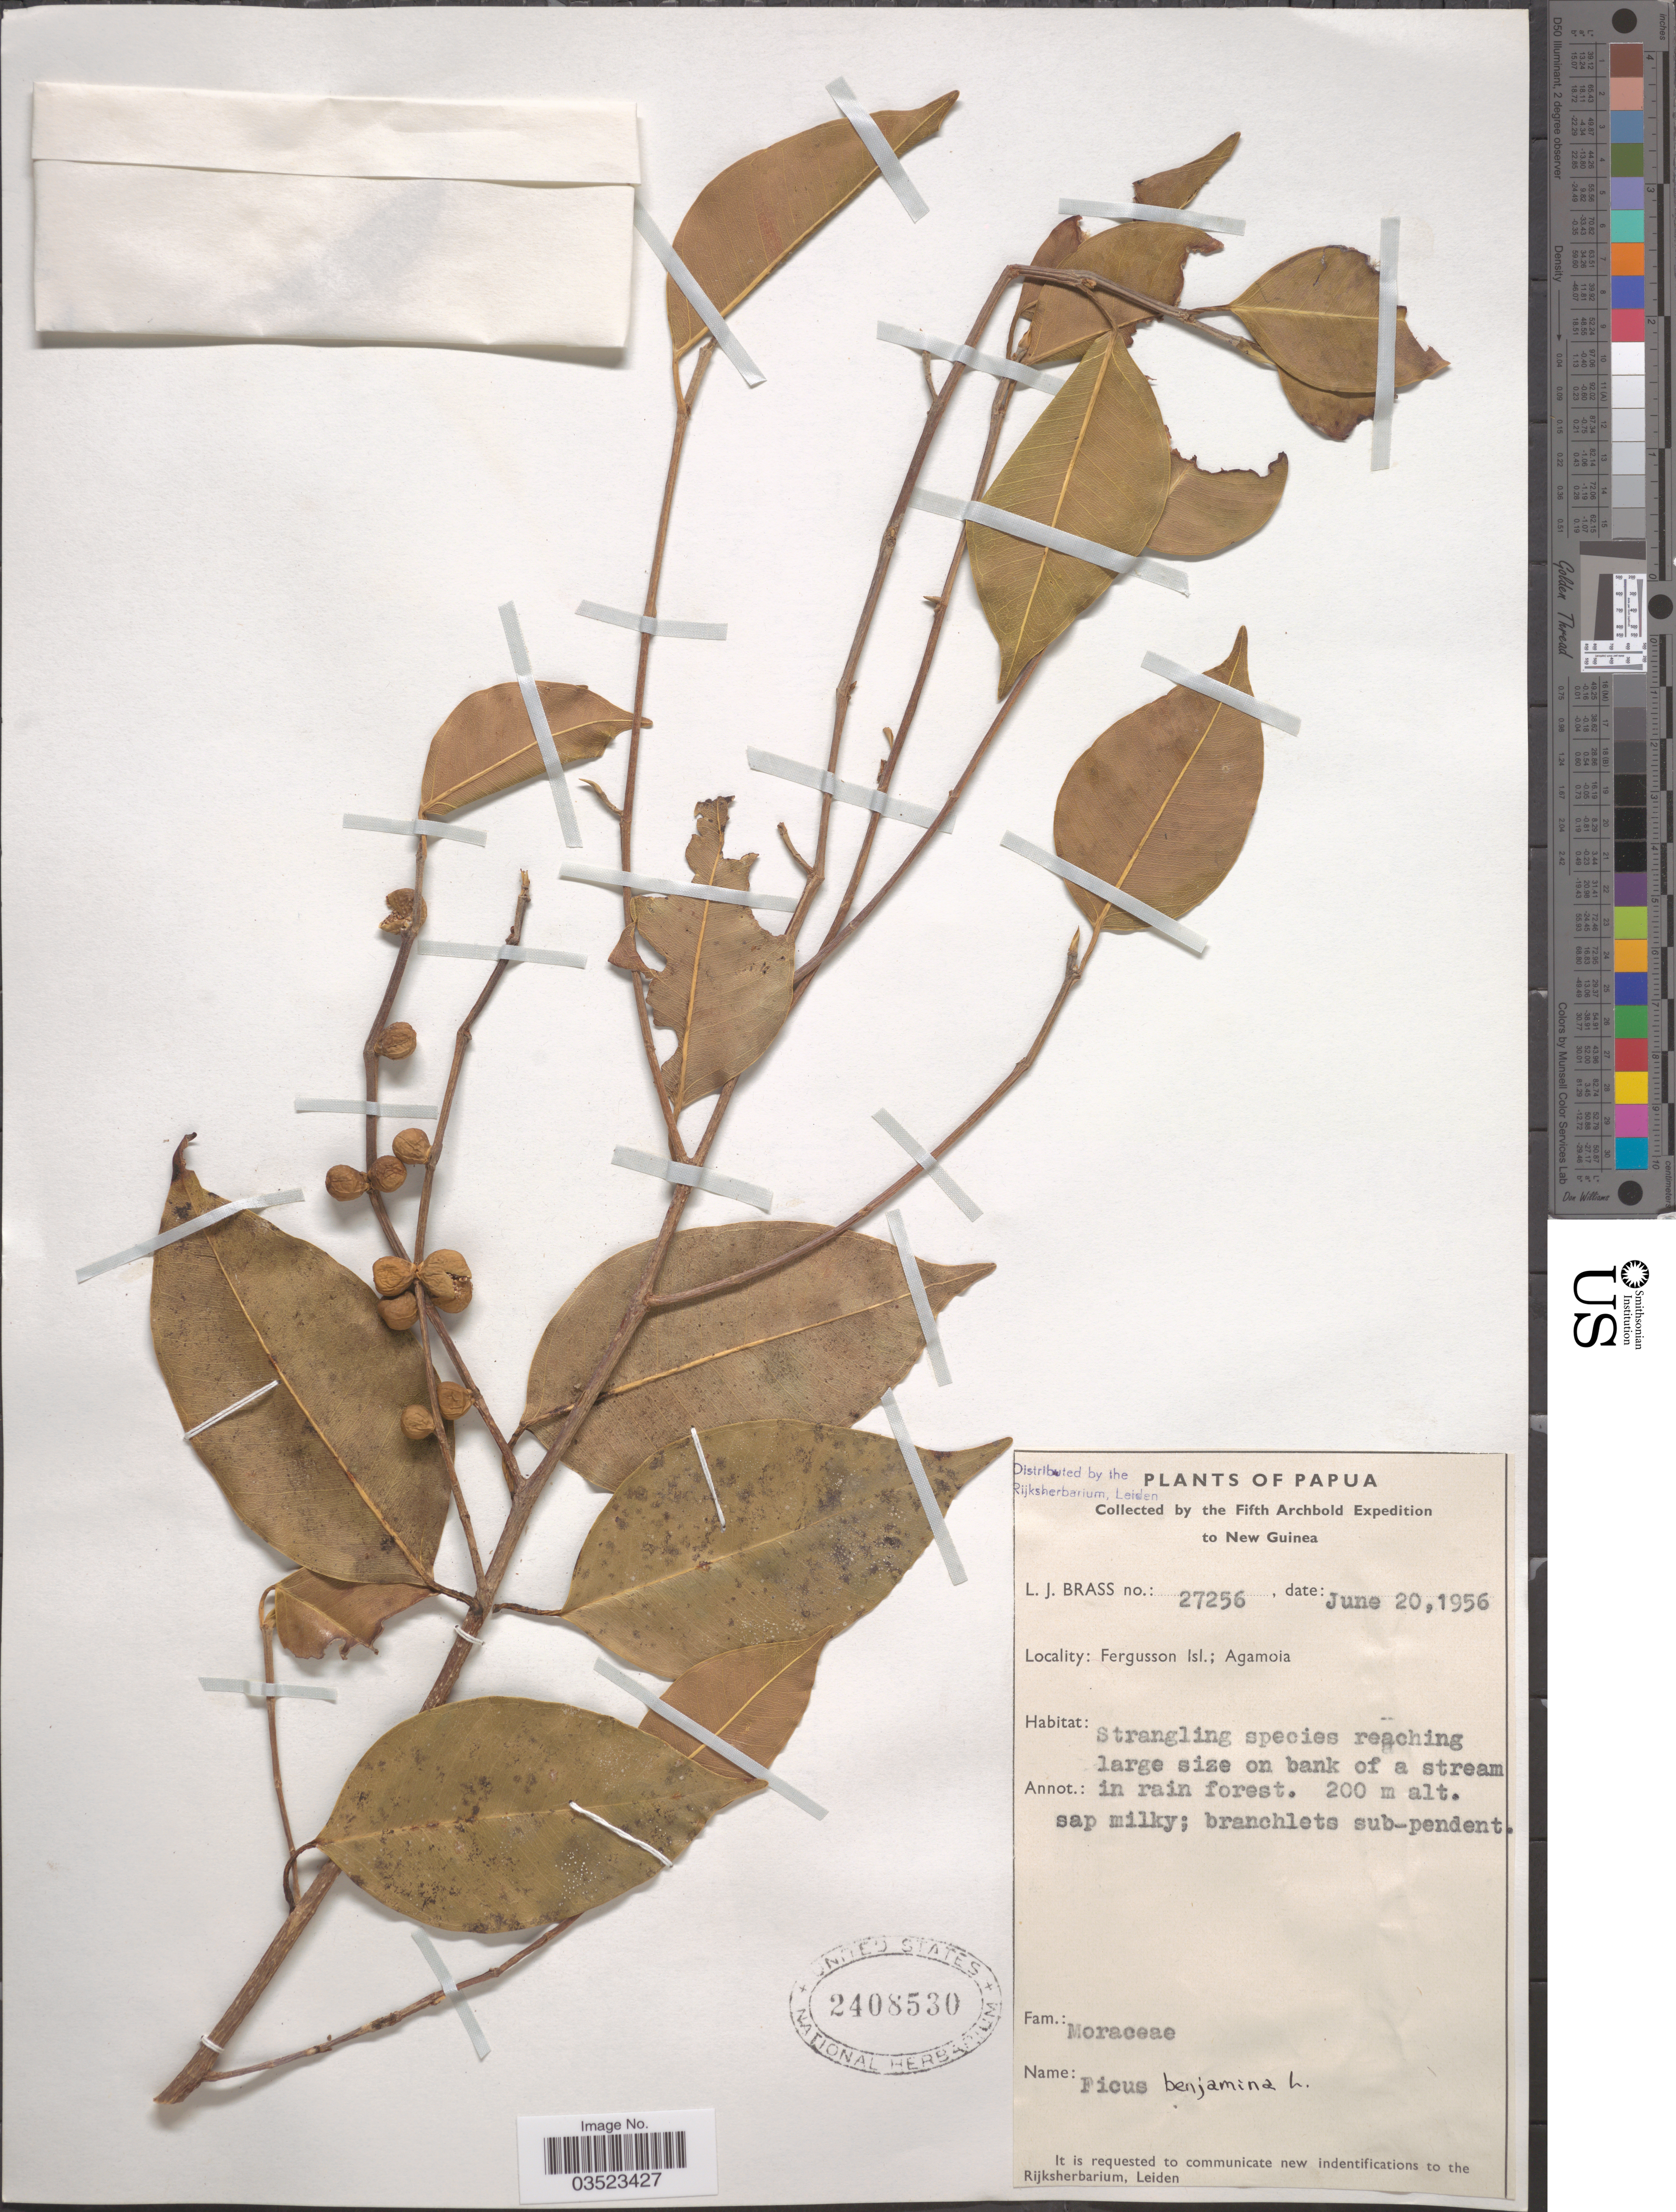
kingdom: Plantae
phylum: Tracheophyta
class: Magnoliopsida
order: Rosales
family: Moraceae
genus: Ficus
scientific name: Ficus benjamina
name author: L.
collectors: L. J. Brass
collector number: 27256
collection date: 1956-06-20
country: Papua New Guinea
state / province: Milne Bay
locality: Papua. New Guinea. Fergusson Isl.: Agamoia.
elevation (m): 200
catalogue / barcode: US 2408530